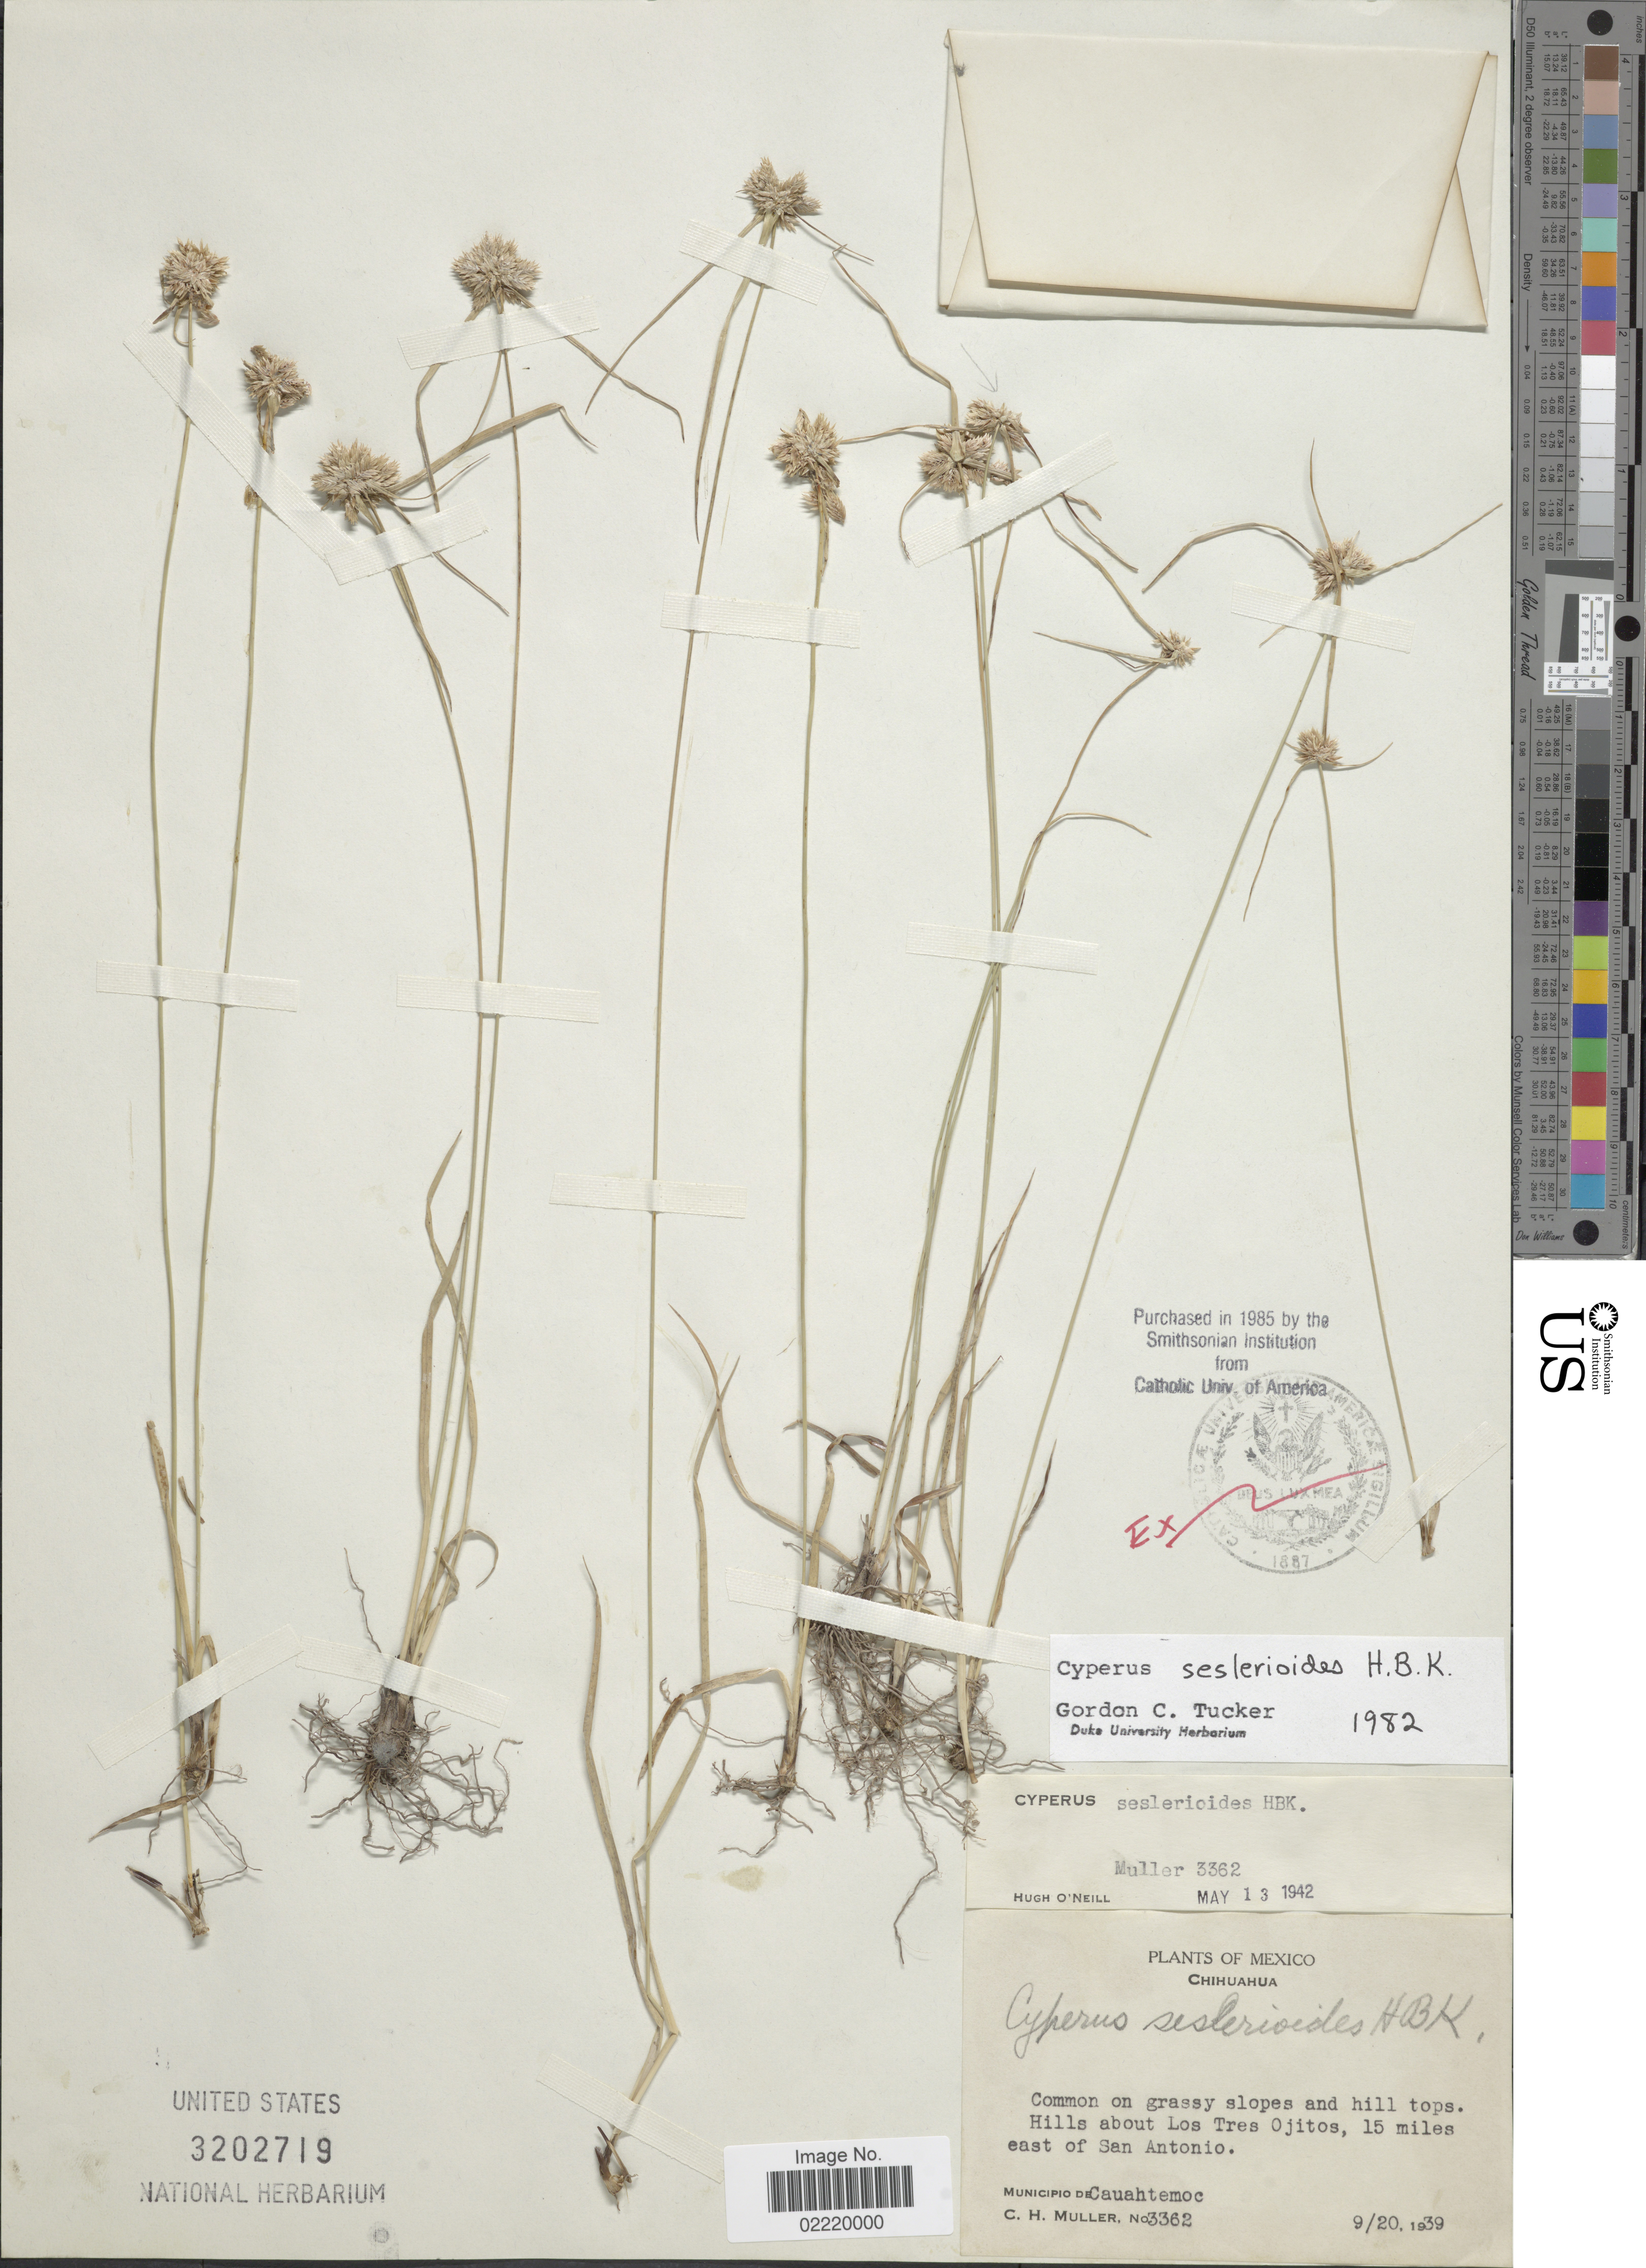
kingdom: Plantae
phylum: Tracheophyta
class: Liliopsida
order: Poales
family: Cyperaceae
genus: Cyperus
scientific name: Cyperus seslerioides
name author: Kunth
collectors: C. H. Mueller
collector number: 3362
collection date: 1939-09-20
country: Mexico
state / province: Chihuahua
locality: On grassy slopes and hill tops, Hills about Los Tres Ojitos, 15 miles east of San Antonio, municipio de Cauahtemoc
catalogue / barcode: US 3202719